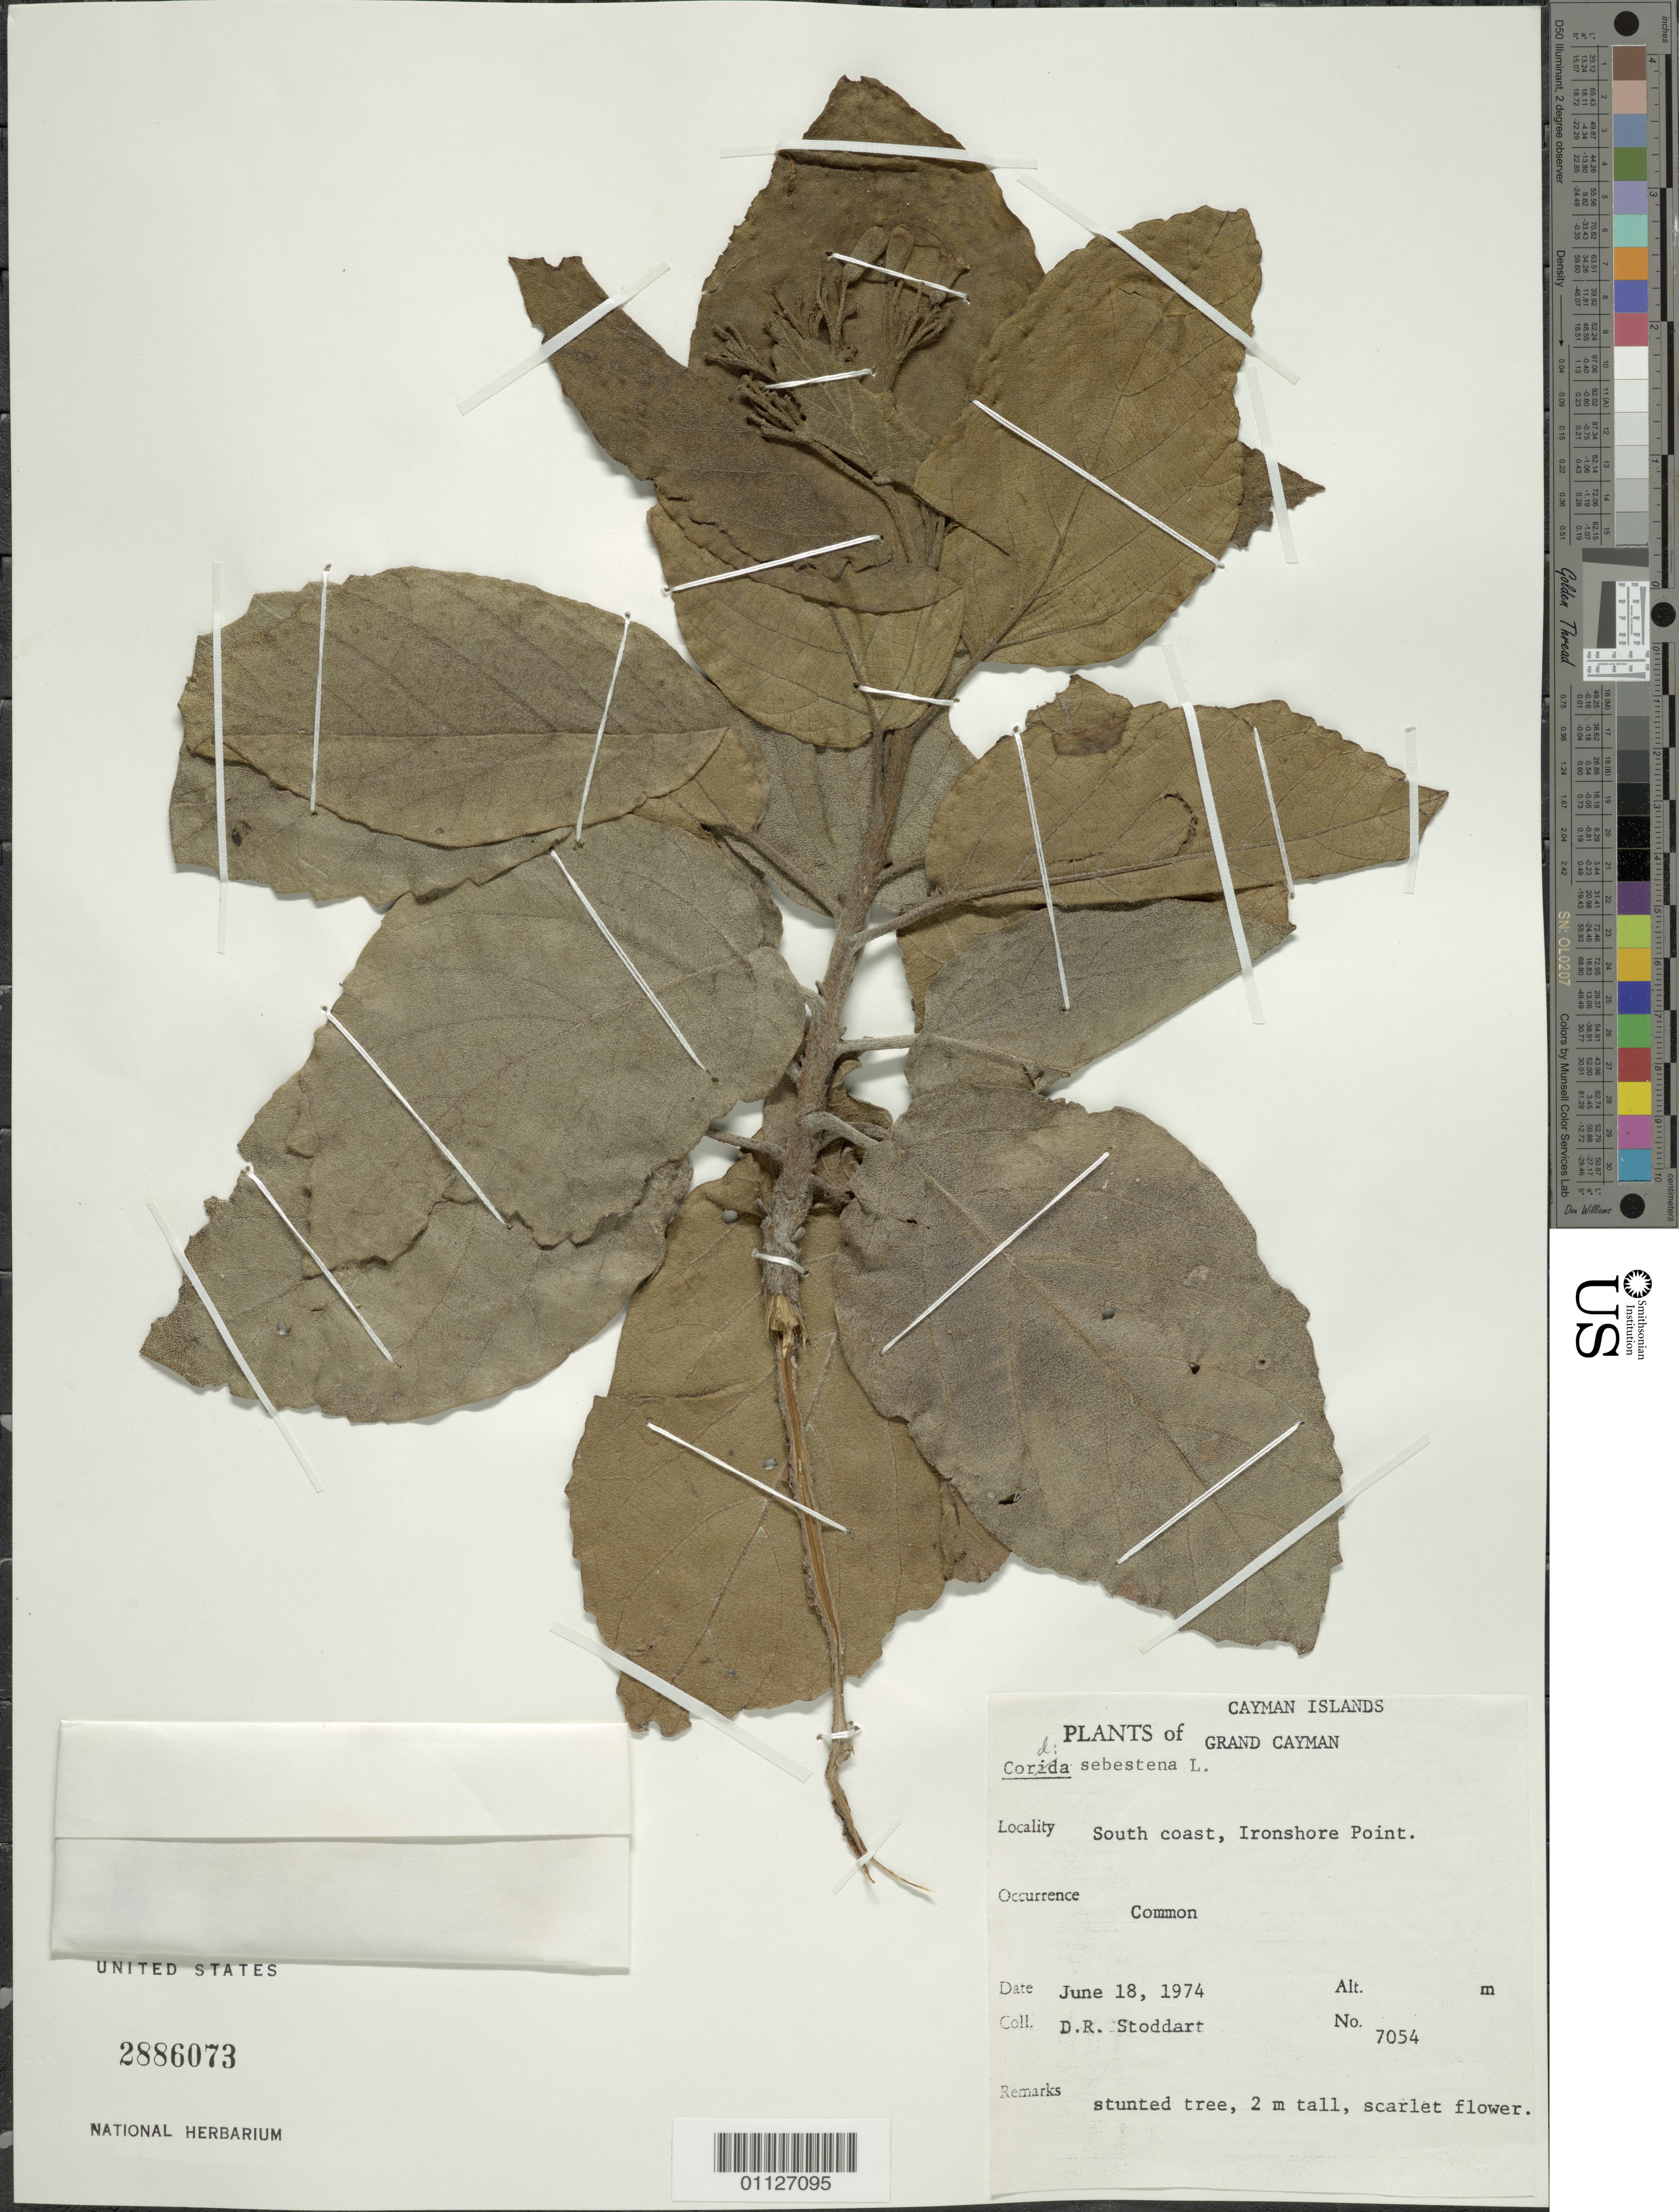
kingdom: Plantae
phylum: Tracheophyta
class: Magnoliopsida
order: Boraginales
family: Cordiaceae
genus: Cordia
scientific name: Cordia sebestena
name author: L.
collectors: D. R. Stoddart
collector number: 7054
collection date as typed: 18 Jun 1974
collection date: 1974-06-18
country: Cayman Islands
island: Grand Cayman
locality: S coast, Ironshore Point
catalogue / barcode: US 2886073